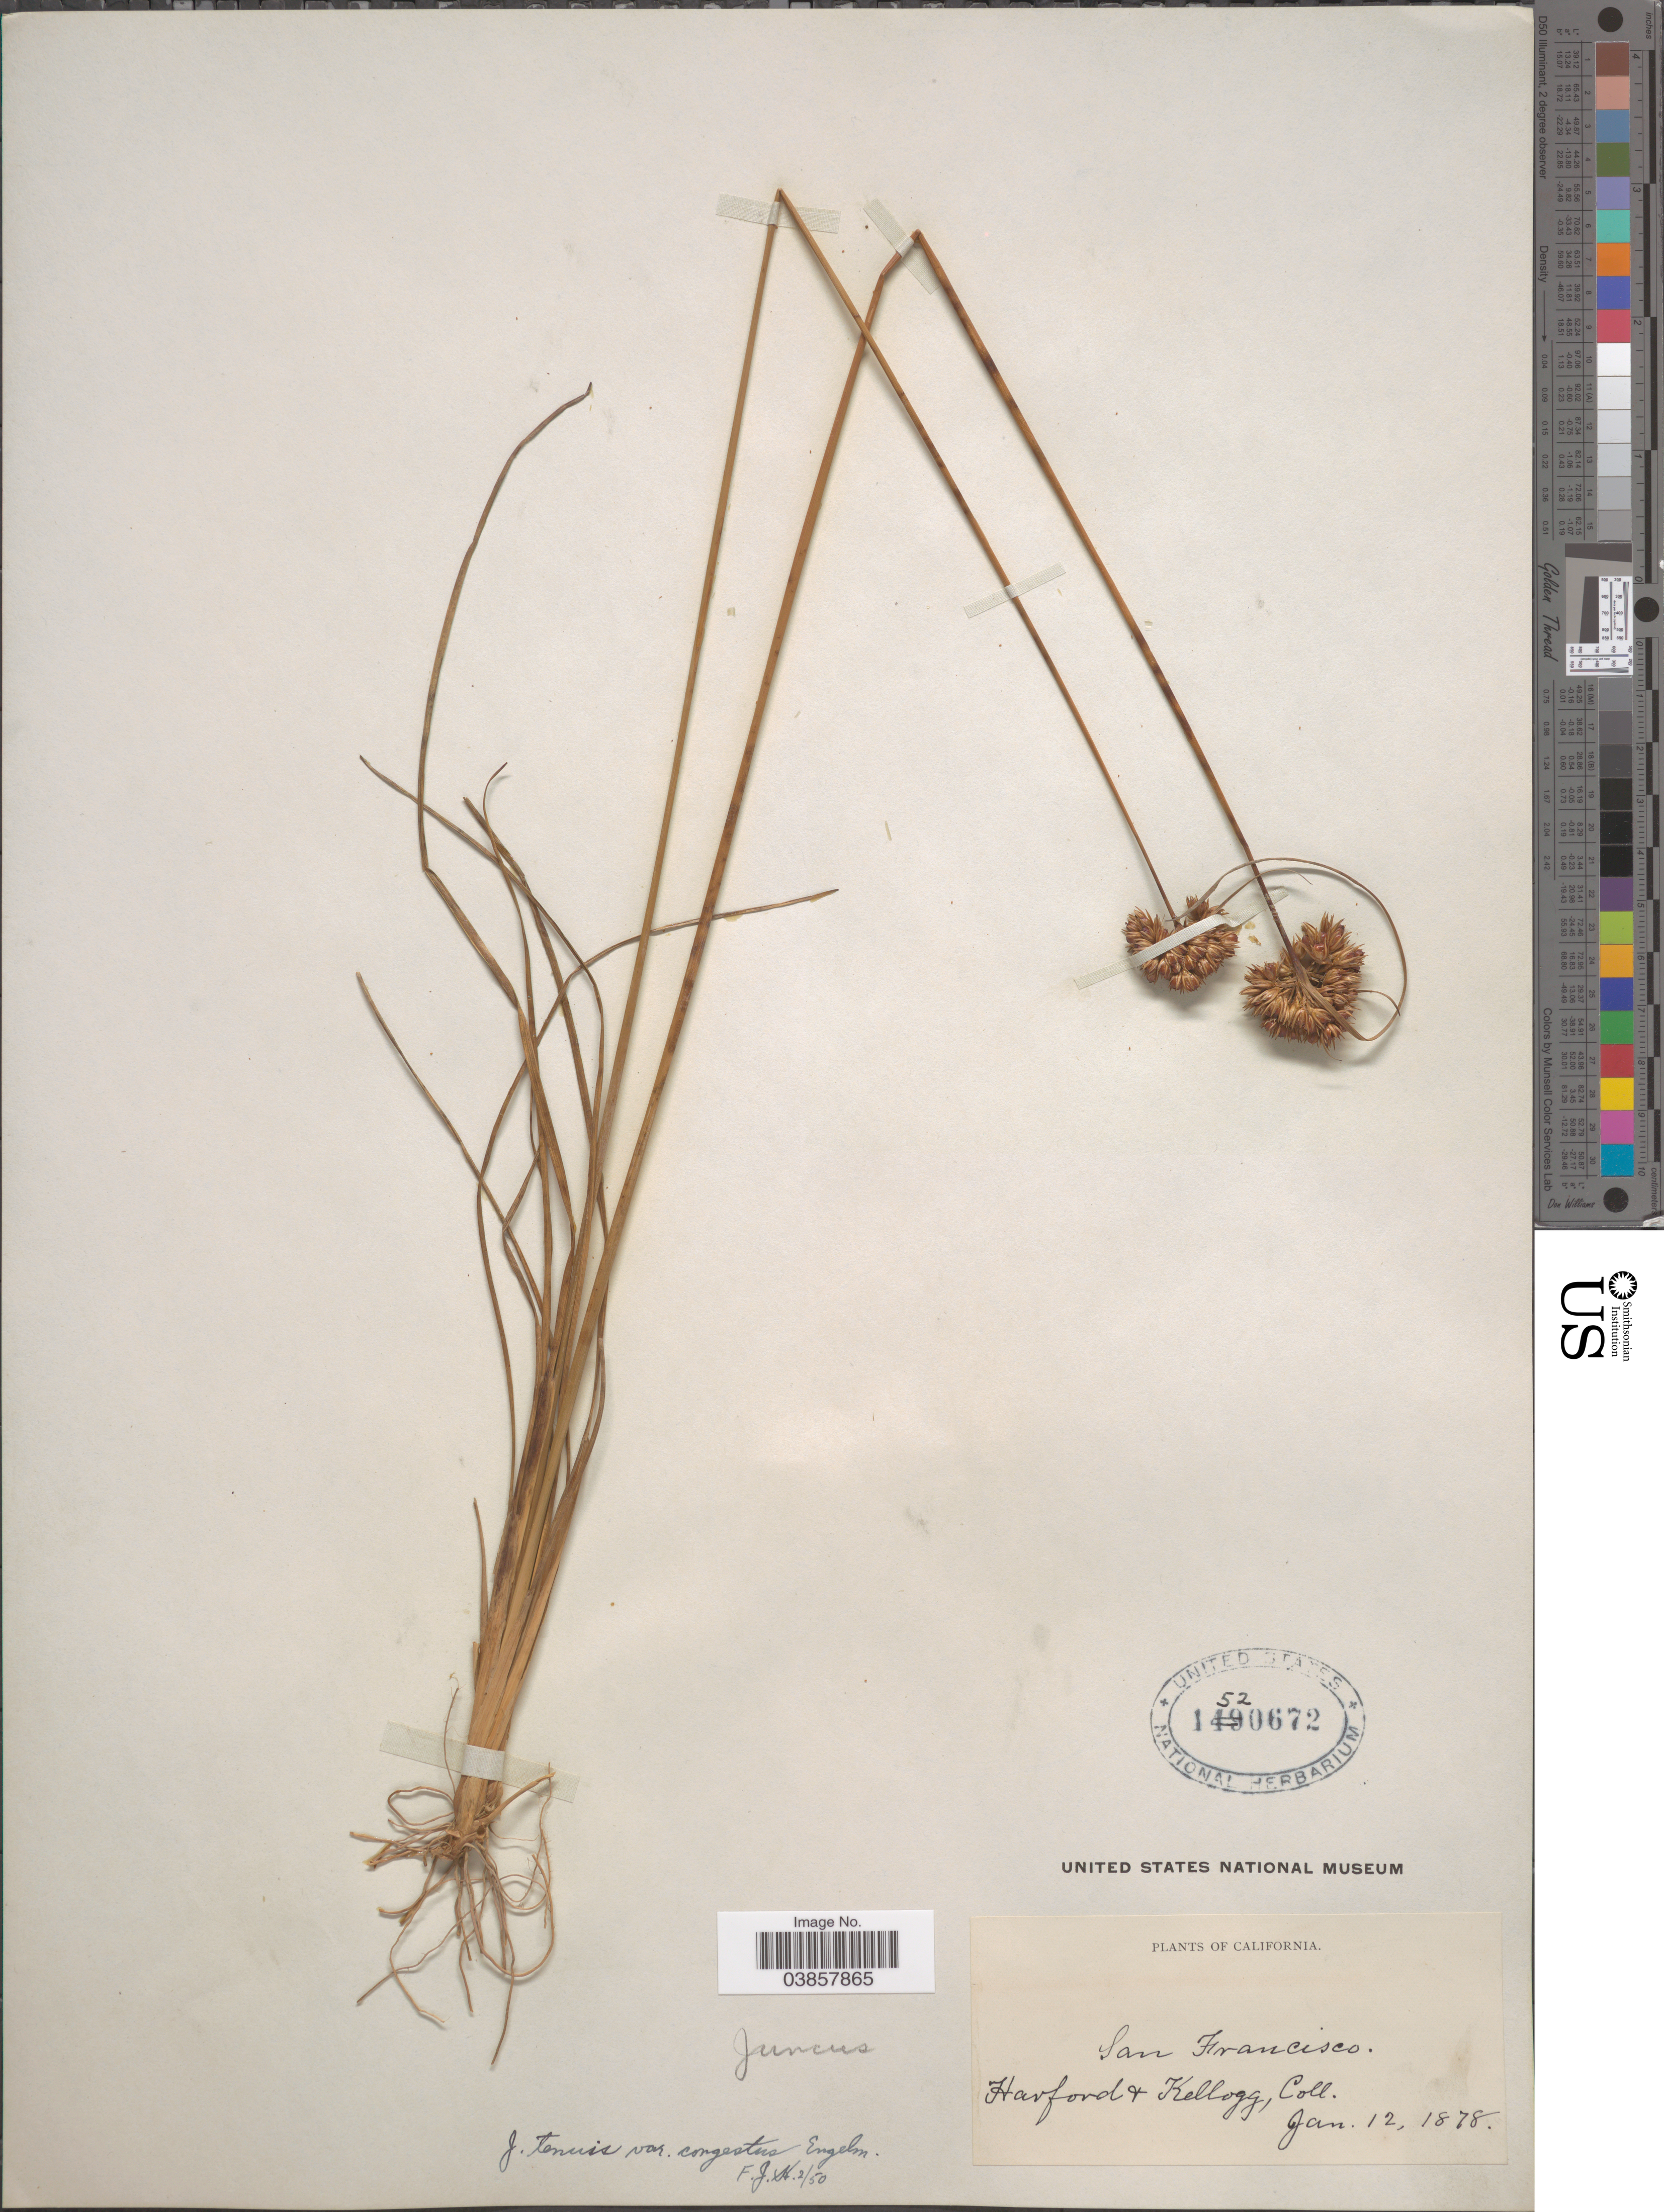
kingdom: Plantae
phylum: Tracheophyta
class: Liliopsida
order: Poales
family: Juncaceae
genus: Juncus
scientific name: Juncus tenuis var. congestus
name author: Engelm.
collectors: Harford & -- Kellogg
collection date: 1878-01-12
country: United States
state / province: California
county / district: San Francisco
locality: San Francisco.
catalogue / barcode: US 1520672